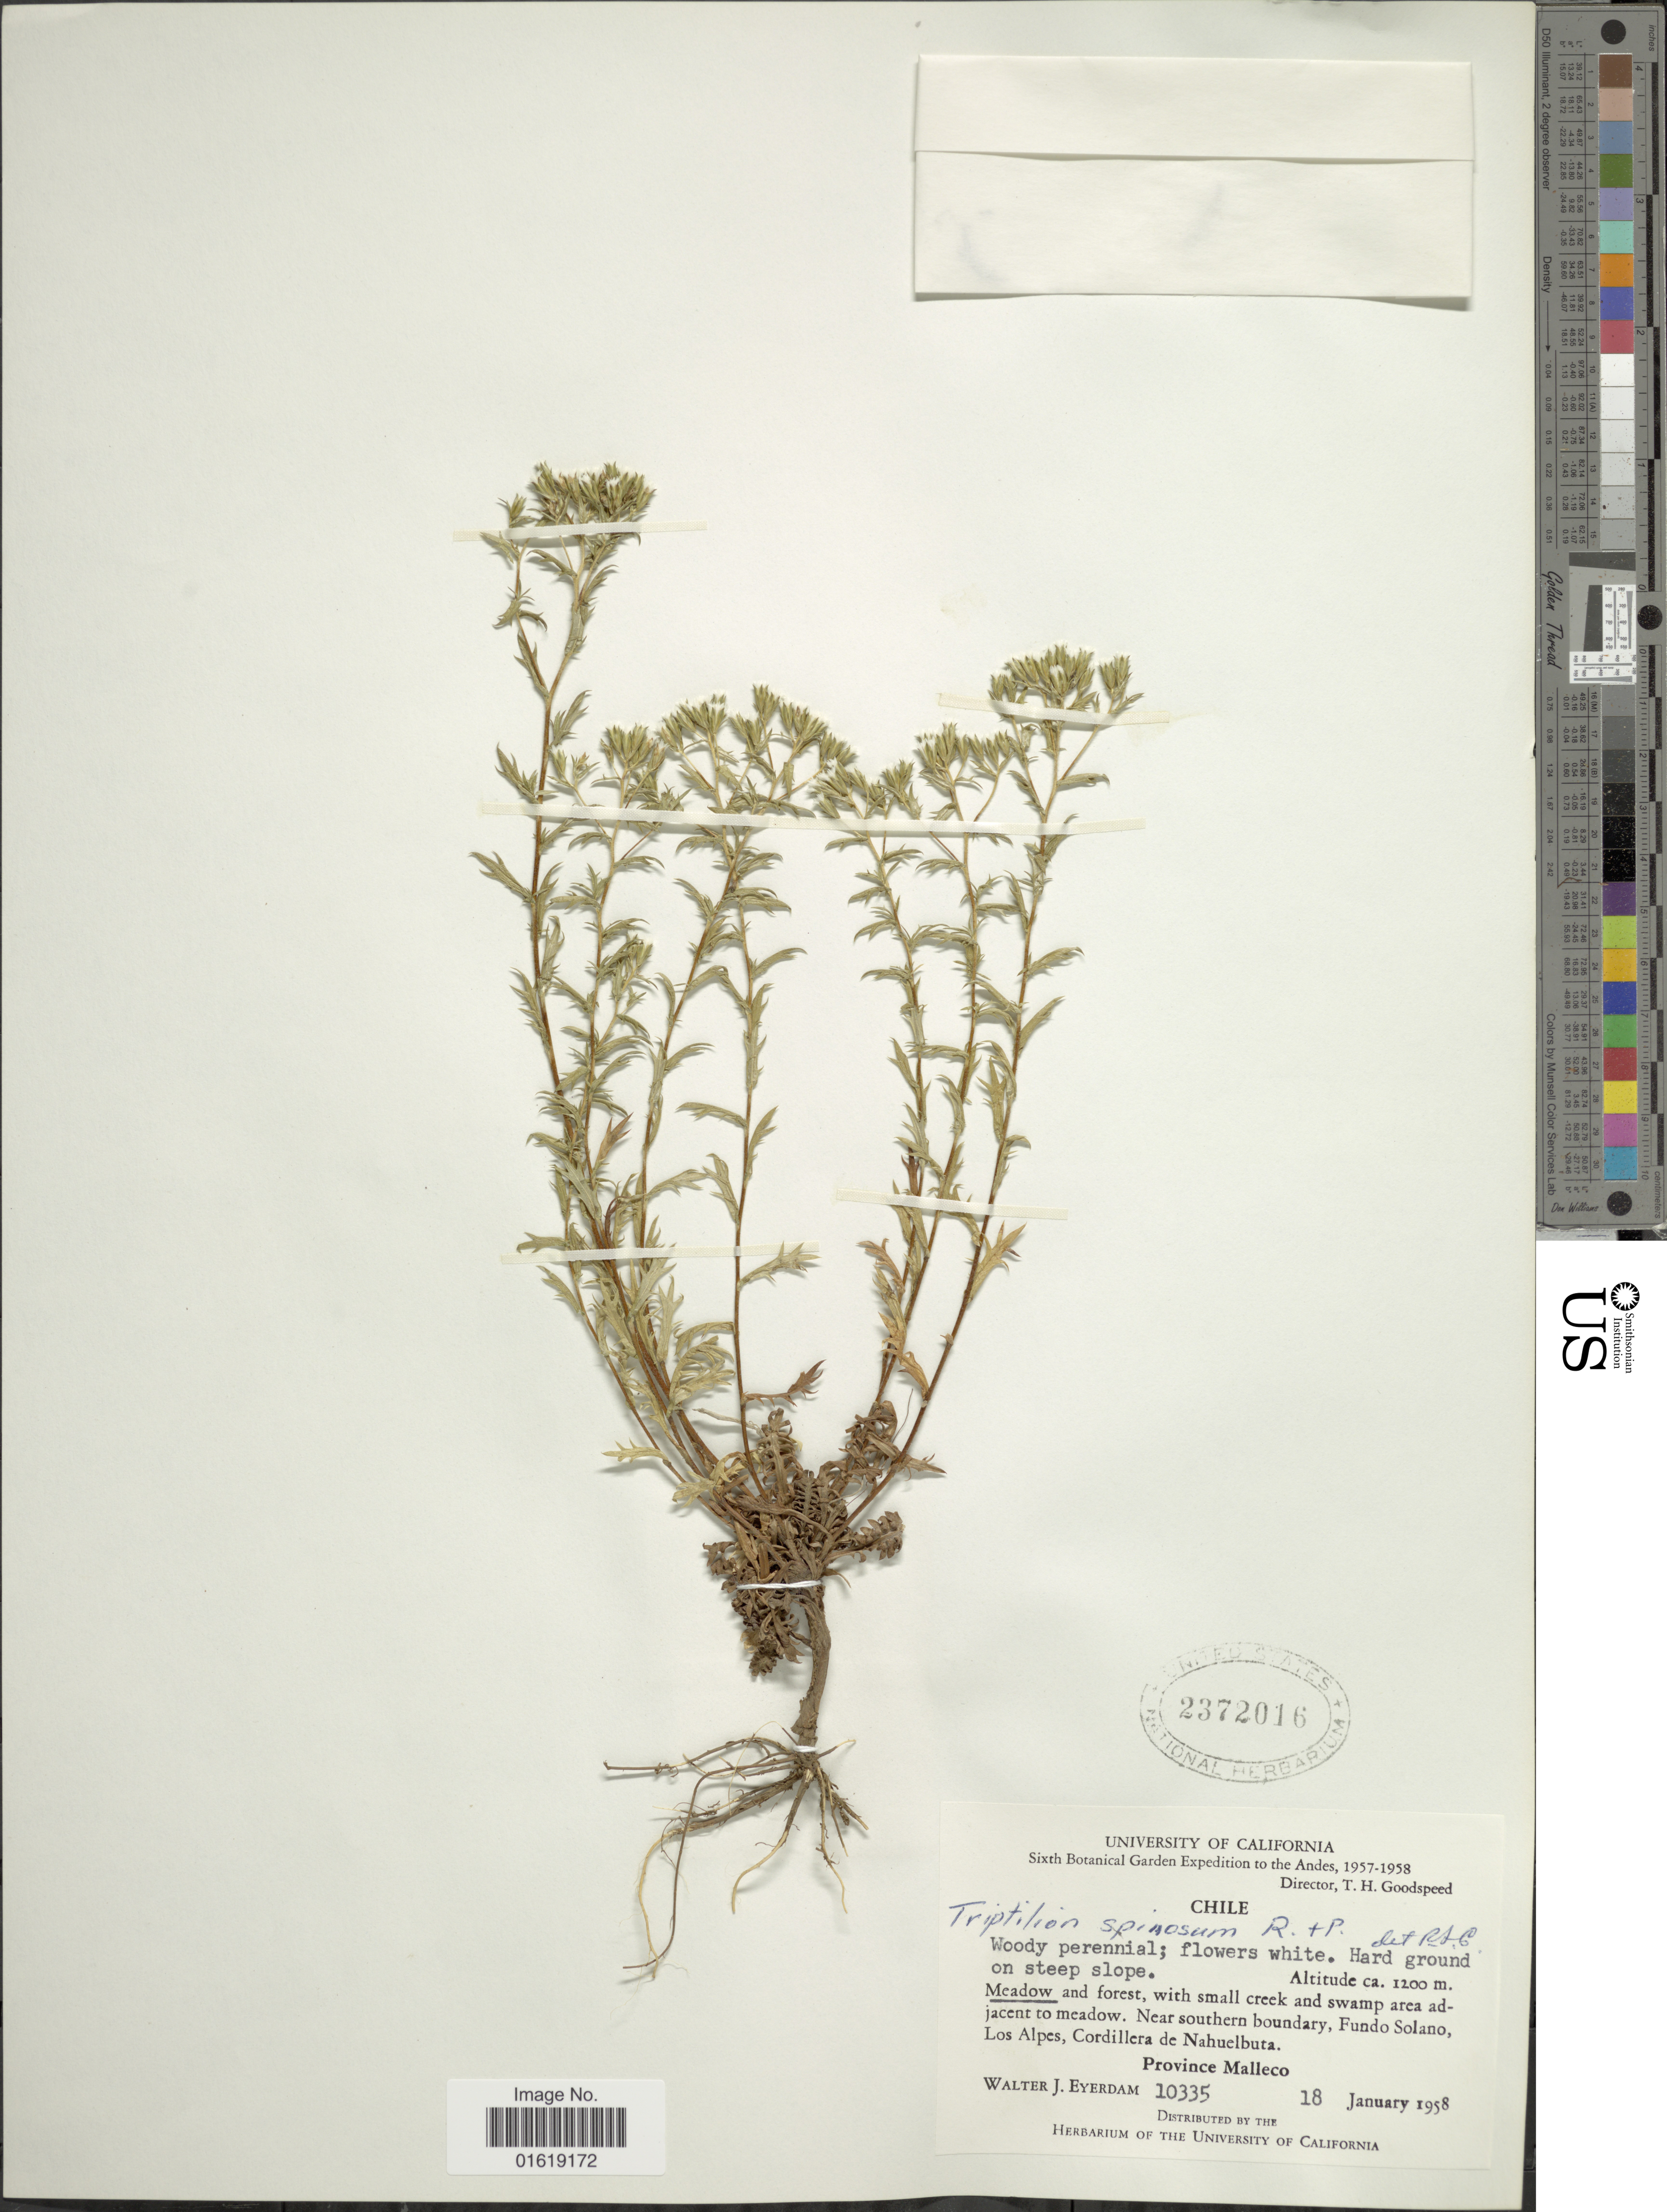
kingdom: Plantae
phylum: Tracheophyta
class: Magnoliopsida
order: Asterales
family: Asteraceae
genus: Triptilion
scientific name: Triptilion spinosum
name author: Ruiz & Pav.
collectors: W. J. Eyerdam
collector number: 10335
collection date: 1958-01-18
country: Chile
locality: Near southern boundary, Fundo Solano, Los Alpes, Cordillera de Nahuelbuta. Province Malleco.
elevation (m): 1200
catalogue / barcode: US 2372016